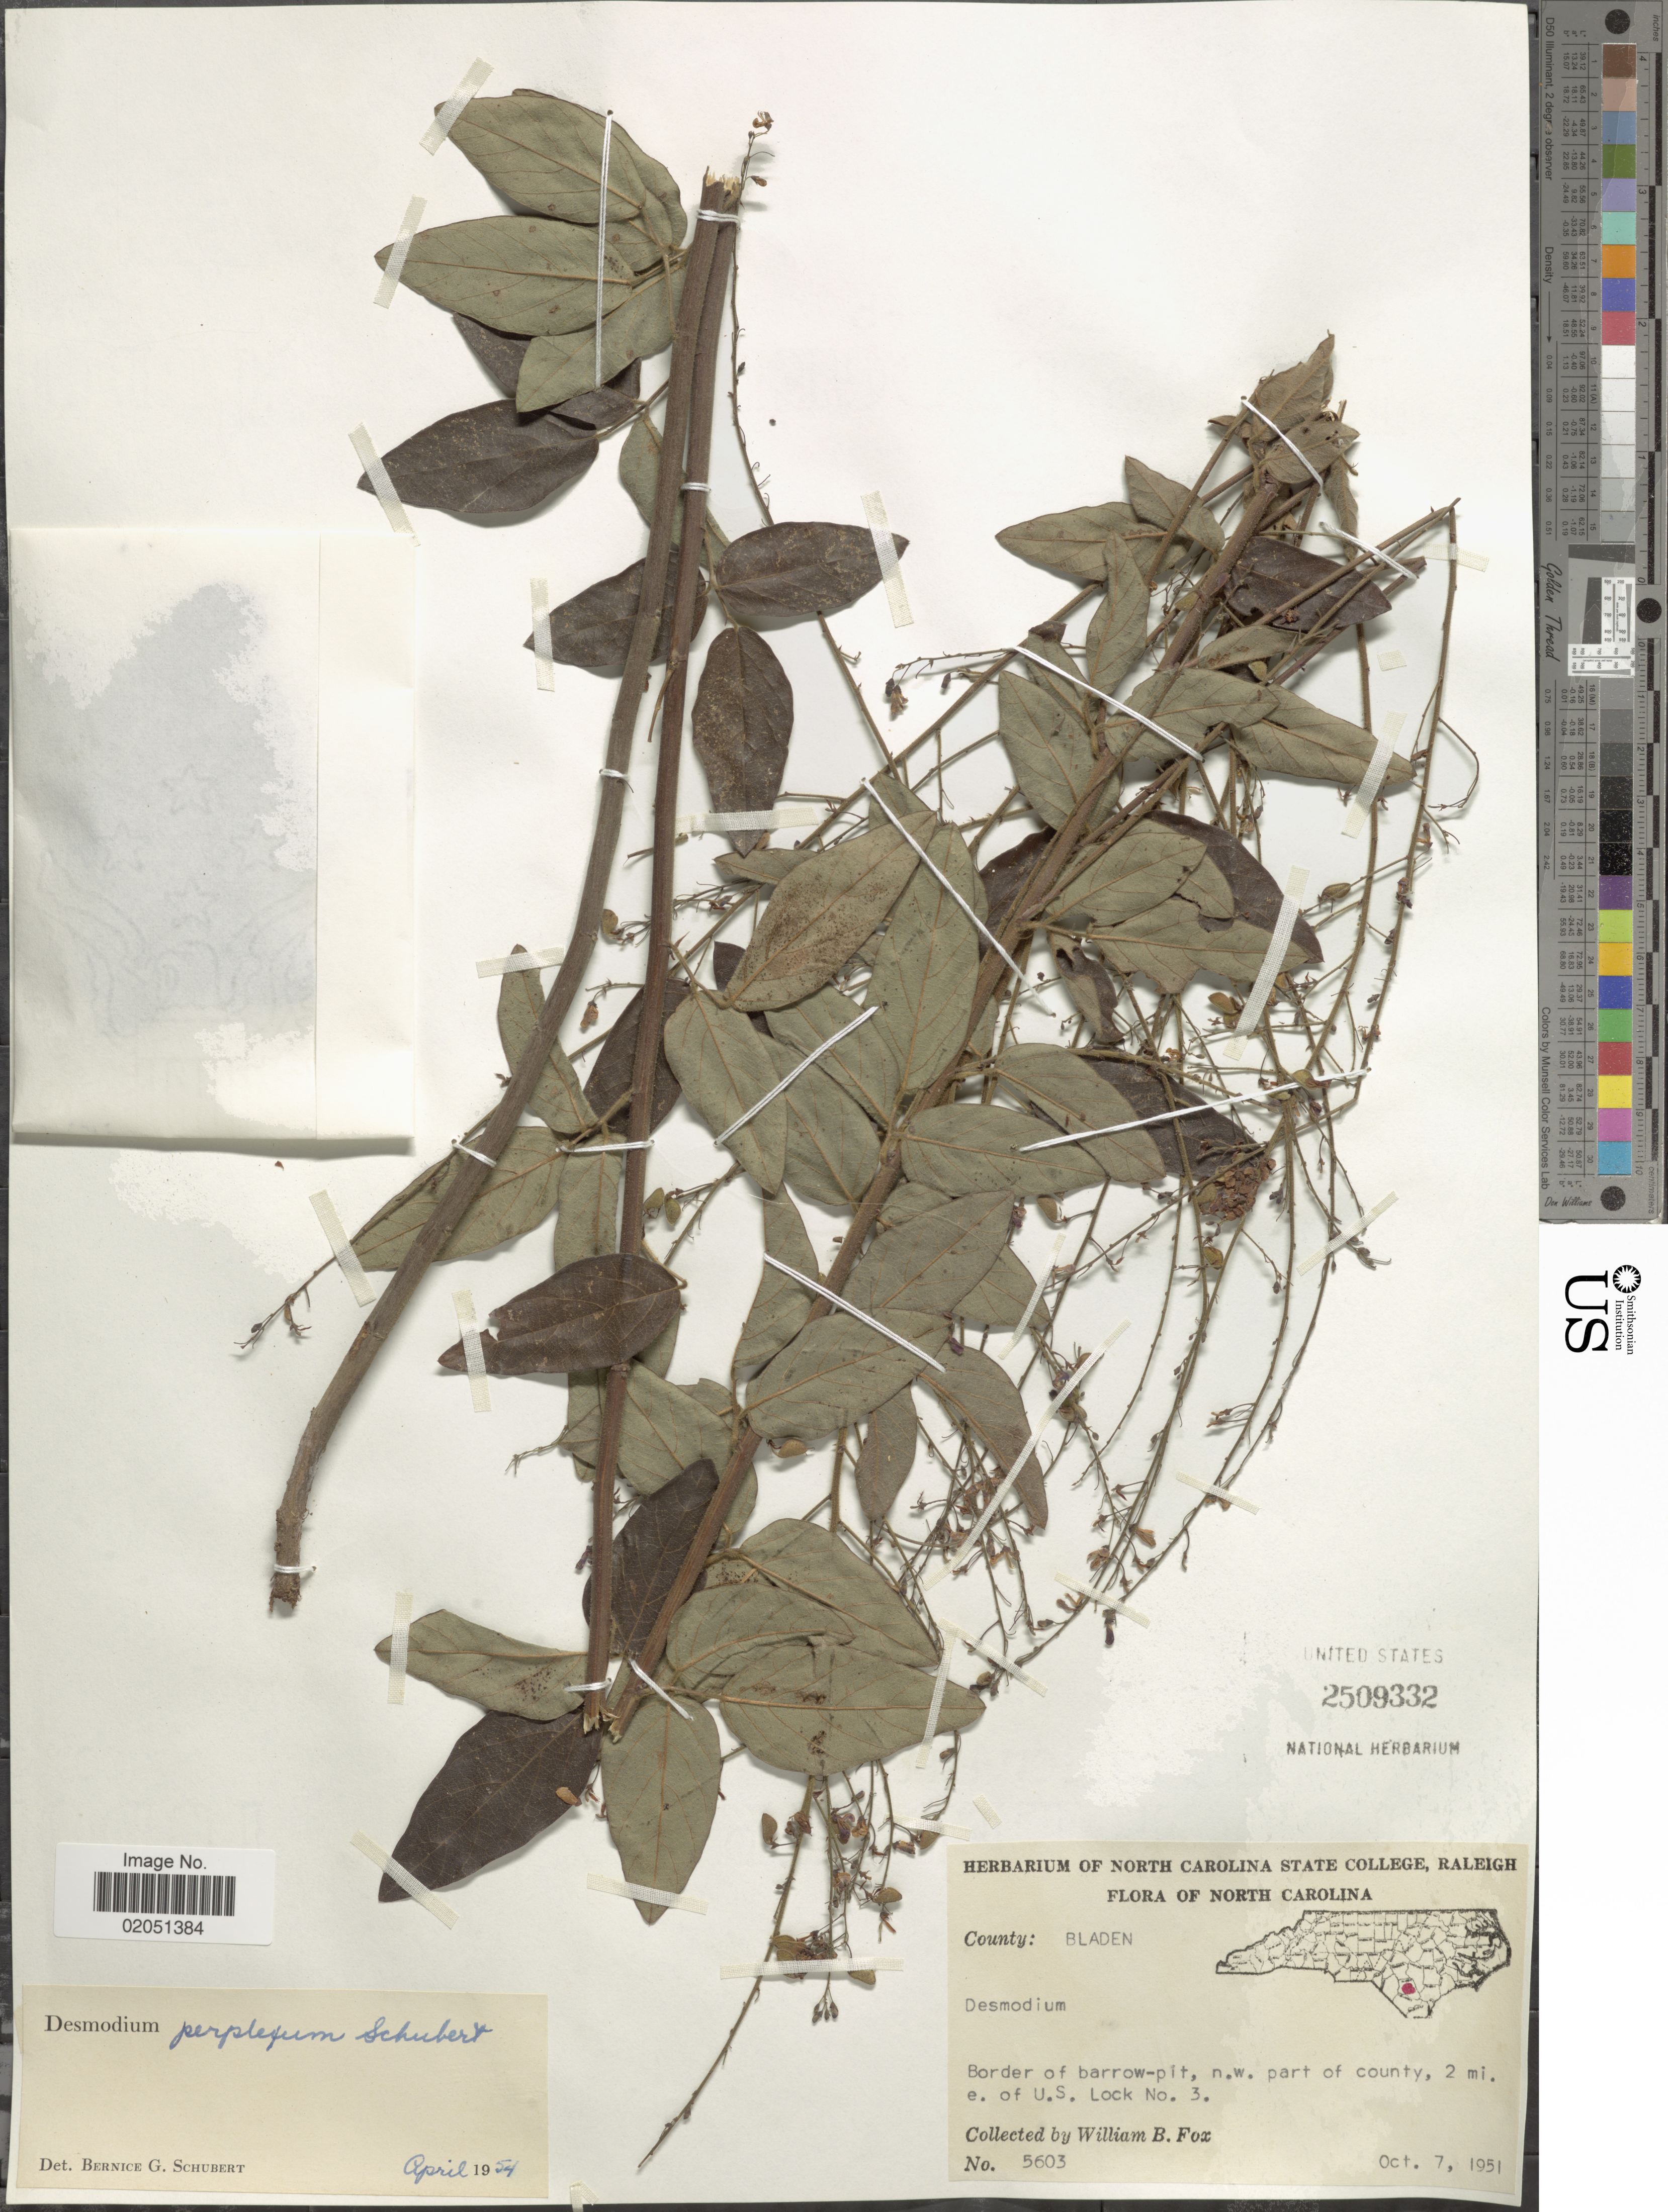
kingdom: Plantae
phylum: Tracheophyta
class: Magnoliopsida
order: Fabales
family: Fabaceae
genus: Desmodium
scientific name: Desmodium perplexum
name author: B.G. Schub.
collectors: W. B. Fox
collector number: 5603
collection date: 1951-10-07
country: United States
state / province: North Carolina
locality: County: Bladen, border of barrow-pit, n.w. part of county, 2 mi.e . of U.S. Lock No.3.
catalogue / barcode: US 2509332